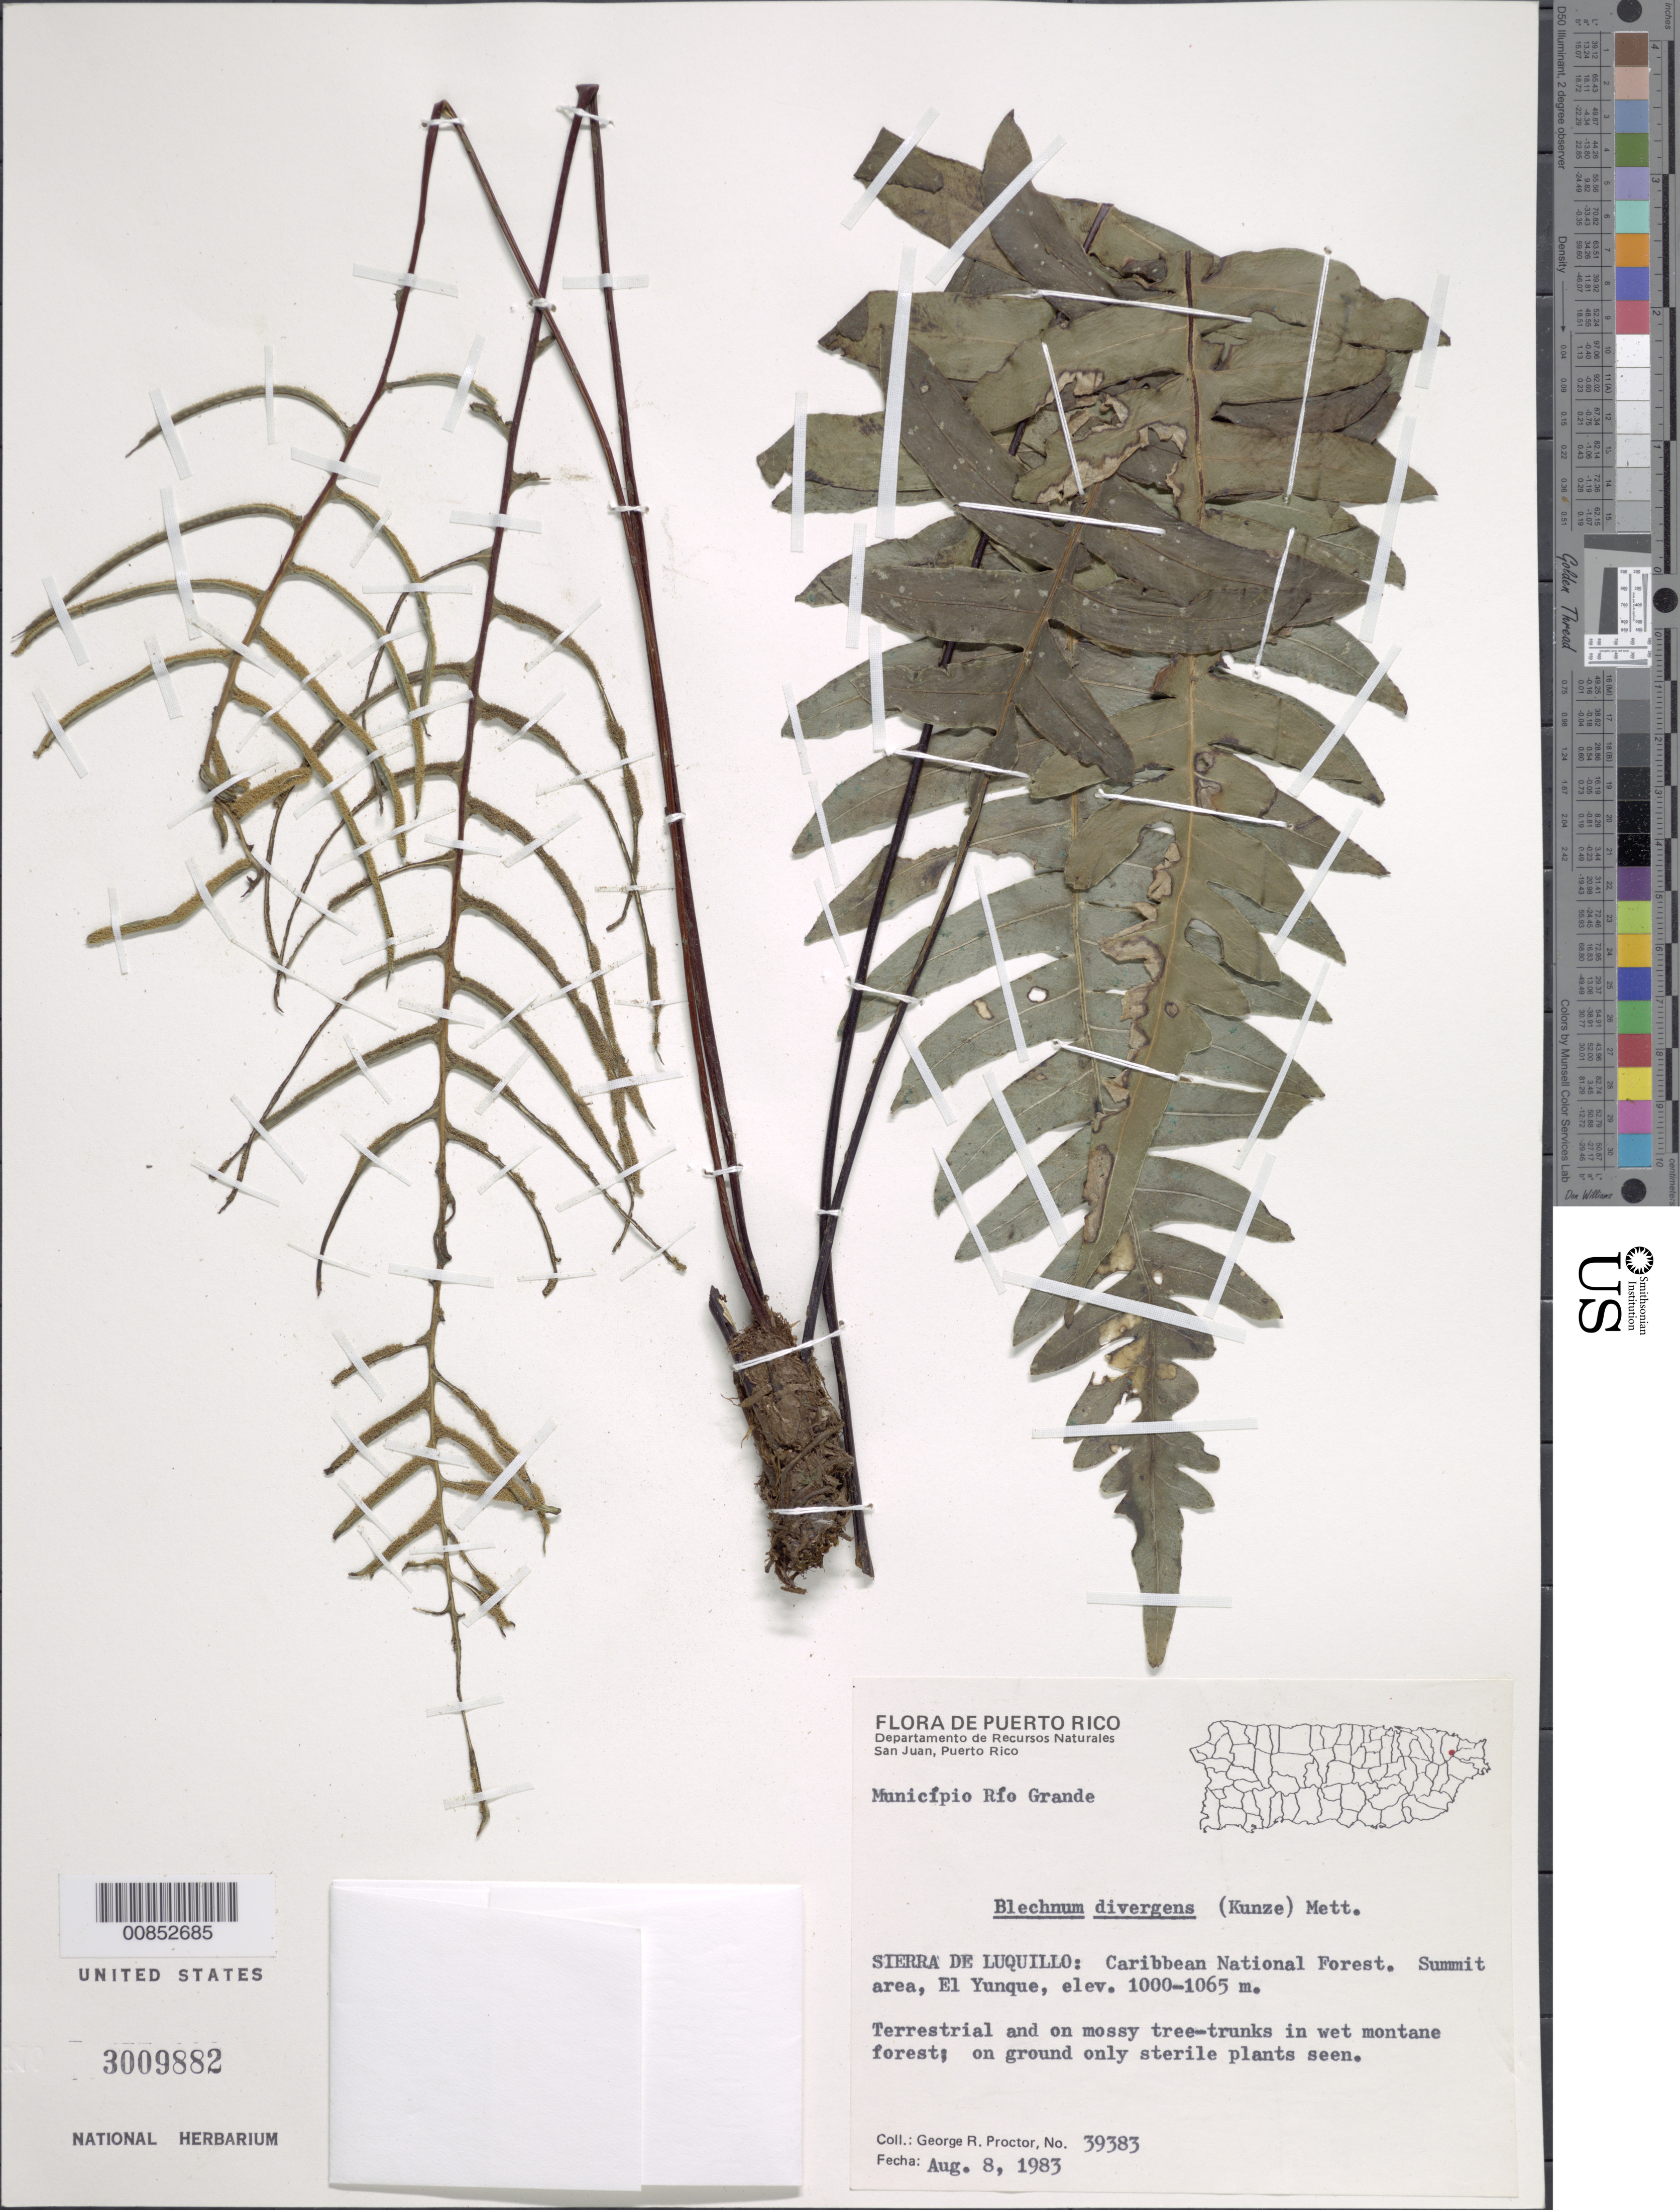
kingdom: Plantae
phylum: Tracheophyta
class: Polypodiopsida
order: Polypodiales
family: Blechnaceae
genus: Blechnum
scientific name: Blechnum exaltatum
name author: (Fée) Duek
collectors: G. R. Proctor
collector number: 39383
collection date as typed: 08 Aug 1983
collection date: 1983-08-08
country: Puerto Rico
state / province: Río Grande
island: Puerto Rico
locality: Mun. Río Grande, Sierra de Luquillo, Caribbean National Forest, summit area, El Yunque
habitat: Wet montane forest; terrestrial and on mossy tree trunks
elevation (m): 1000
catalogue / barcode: US 3009882